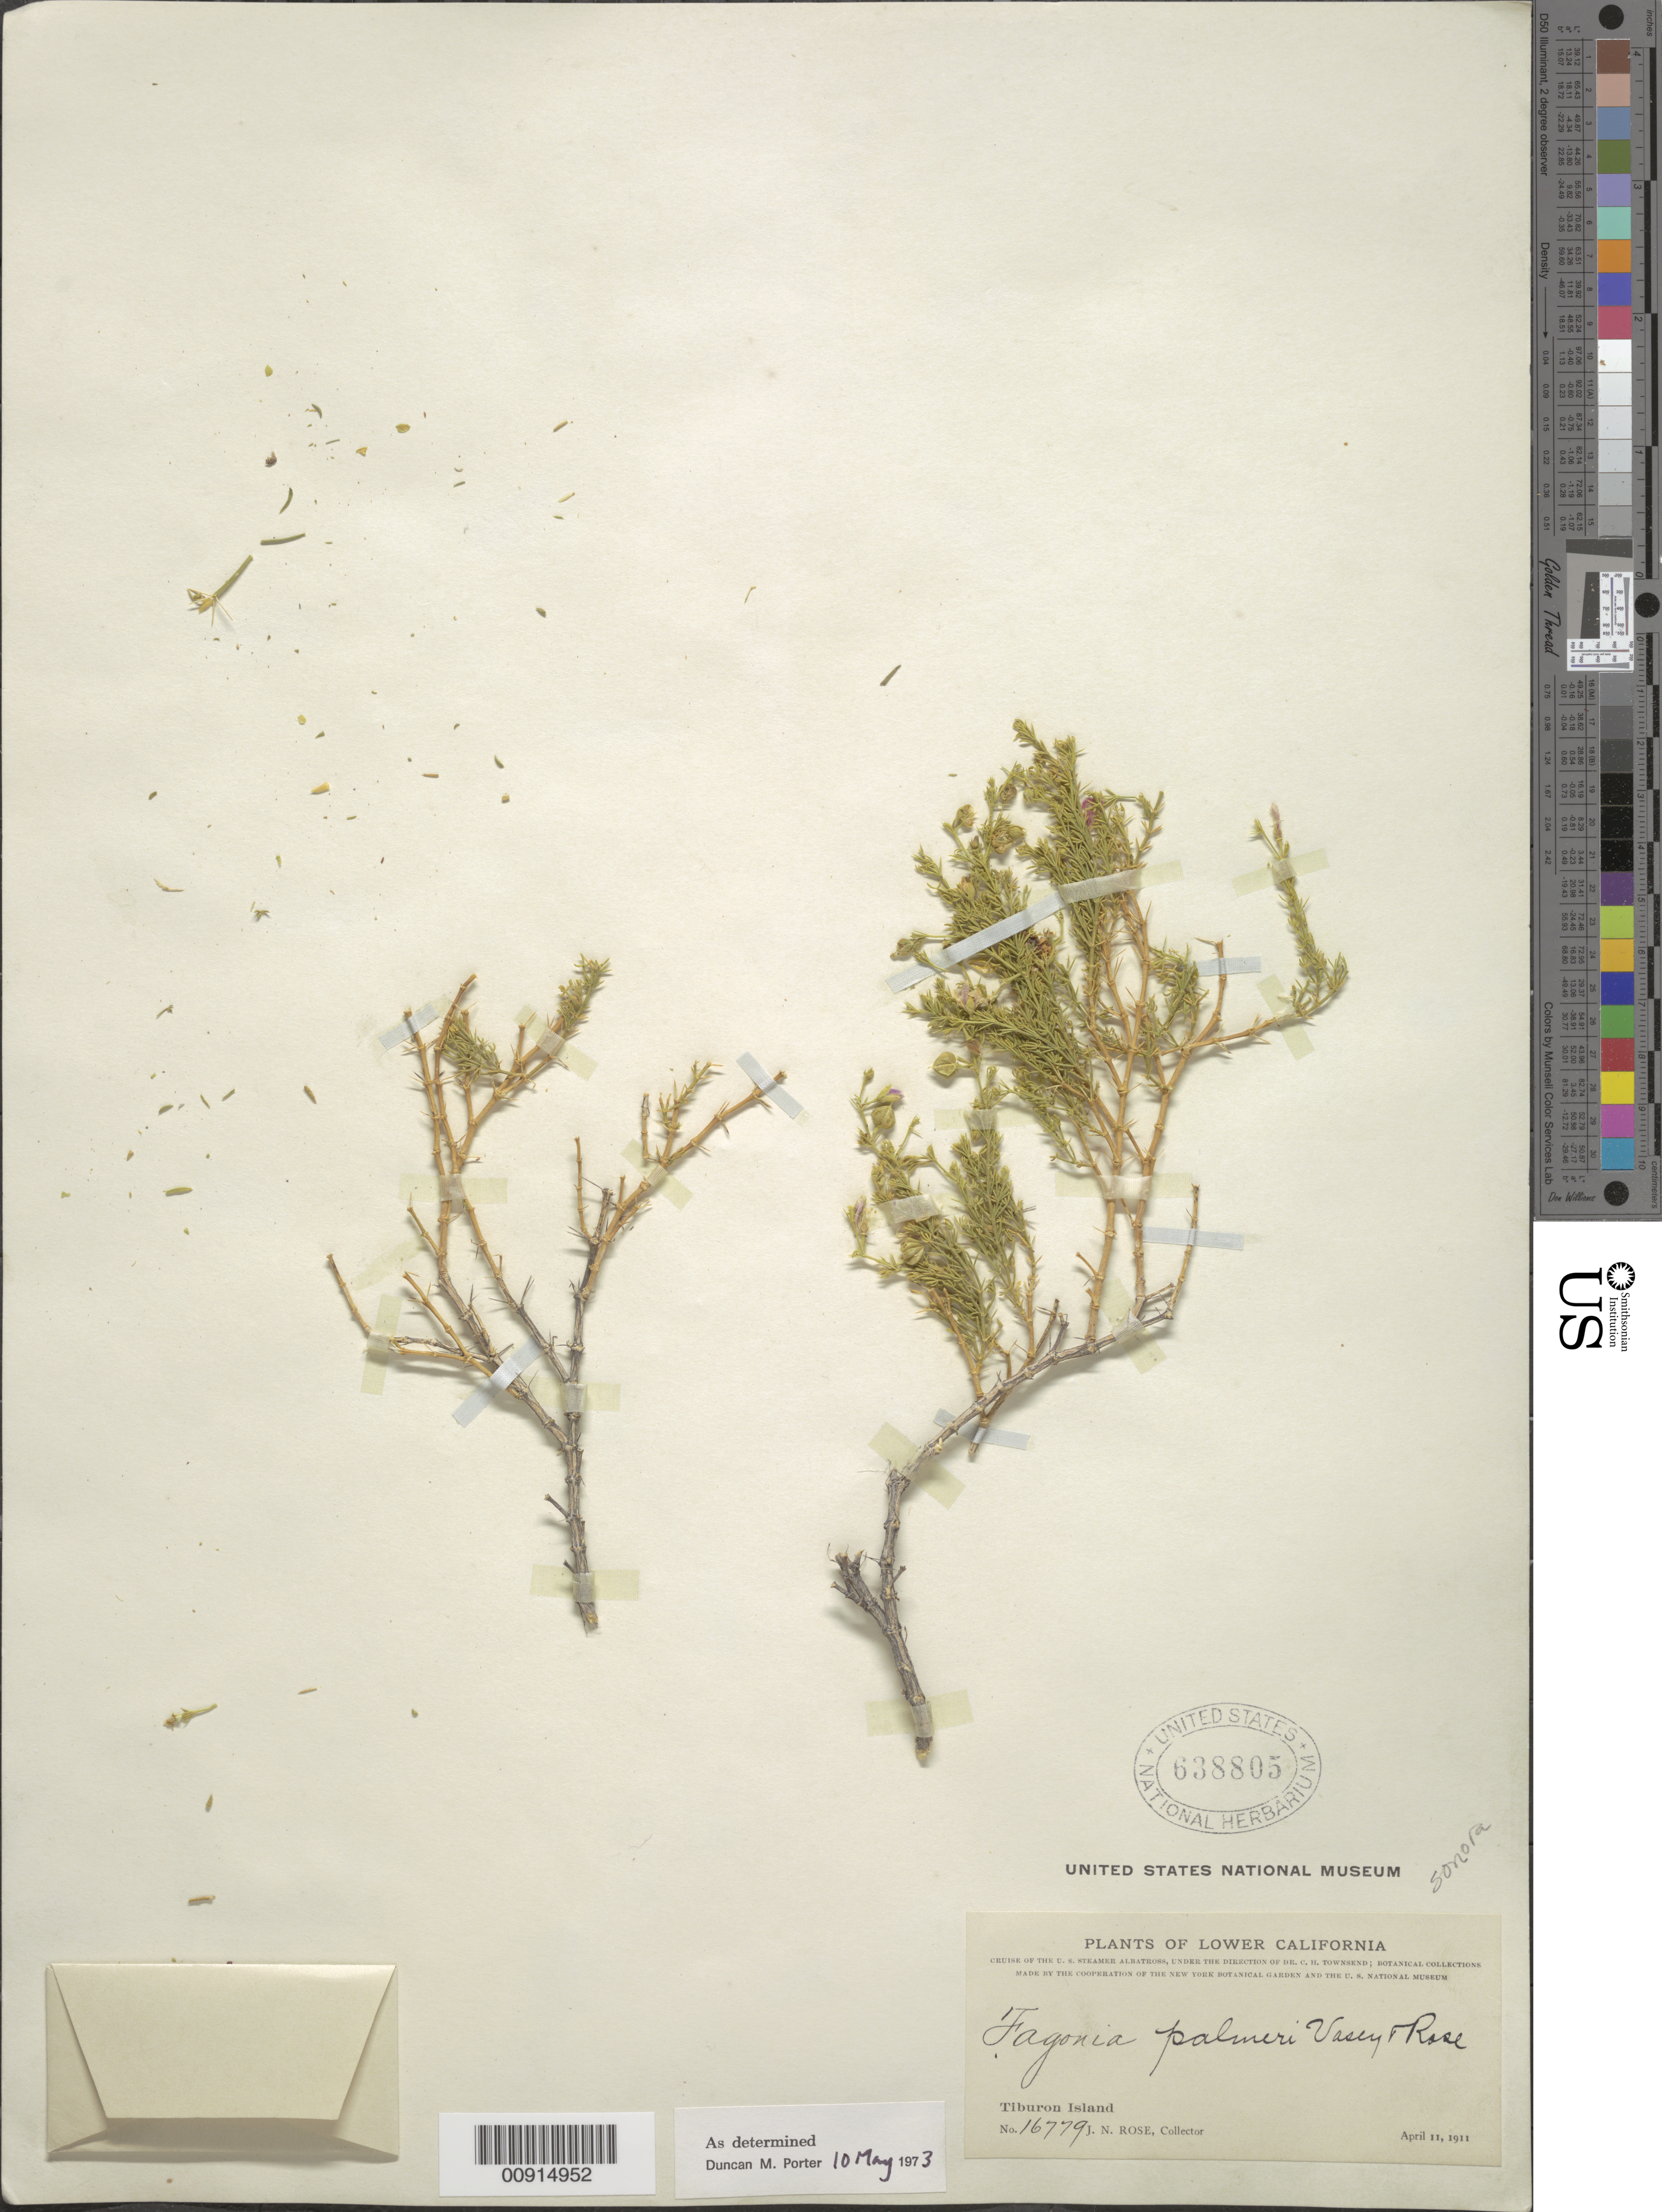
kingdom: Plantae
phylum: Tracheophyta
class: Magnoliopsida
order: Zygophyllales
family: Zygophyllaceae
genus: Fagonia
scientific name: Fagonia palmeri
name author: Vasey & Rose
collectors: J. N. Rose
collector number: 16779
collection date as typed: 11 Apr 1911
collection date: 1911-04-11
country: Mexico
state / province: Sonora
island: Tiburon I.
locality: Tiburon Island.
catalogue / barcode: US 638805